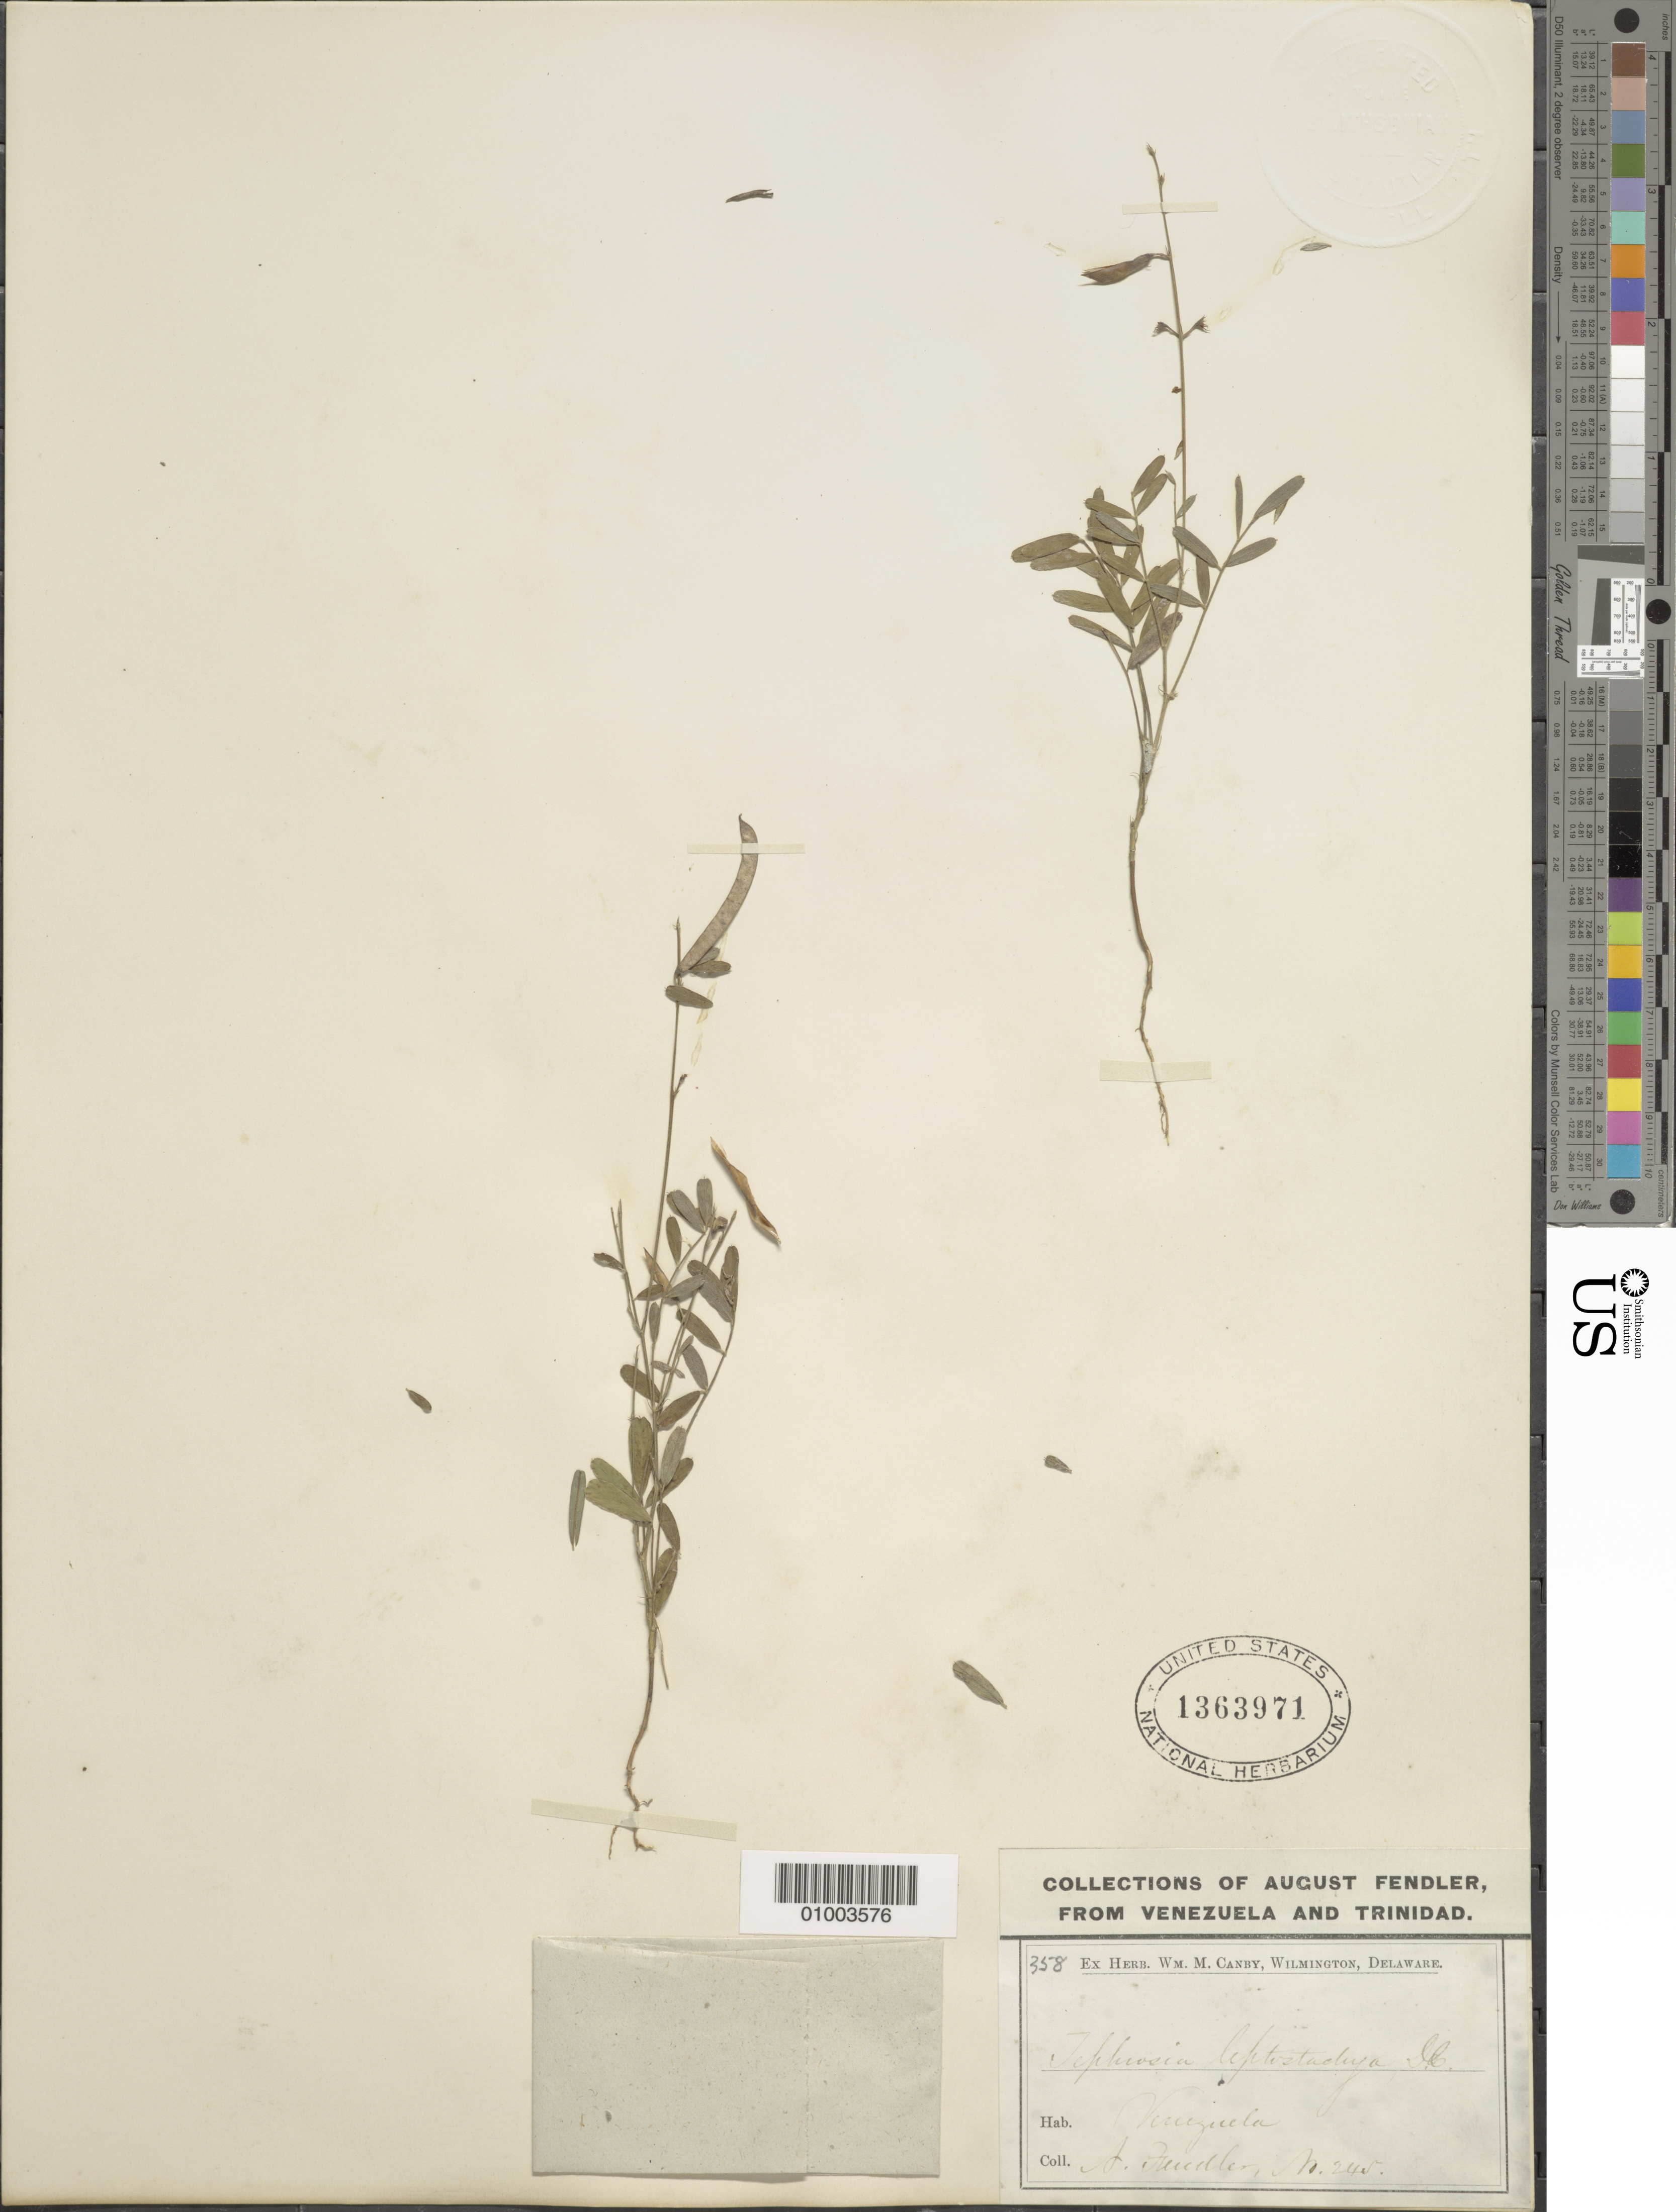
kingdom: Plantae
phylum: Tracheophyta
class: Magnoliopsida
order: Fabales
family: Fabaceae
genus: Tephrosia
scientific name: Tephrosia purpurea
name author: (L.) Pers.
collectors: A. Fendler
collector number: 245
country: Trinidad and Tobago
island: Trinidad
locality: Also found in Venezuela.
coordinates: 0 N, 0 E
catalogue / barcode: US 1363971